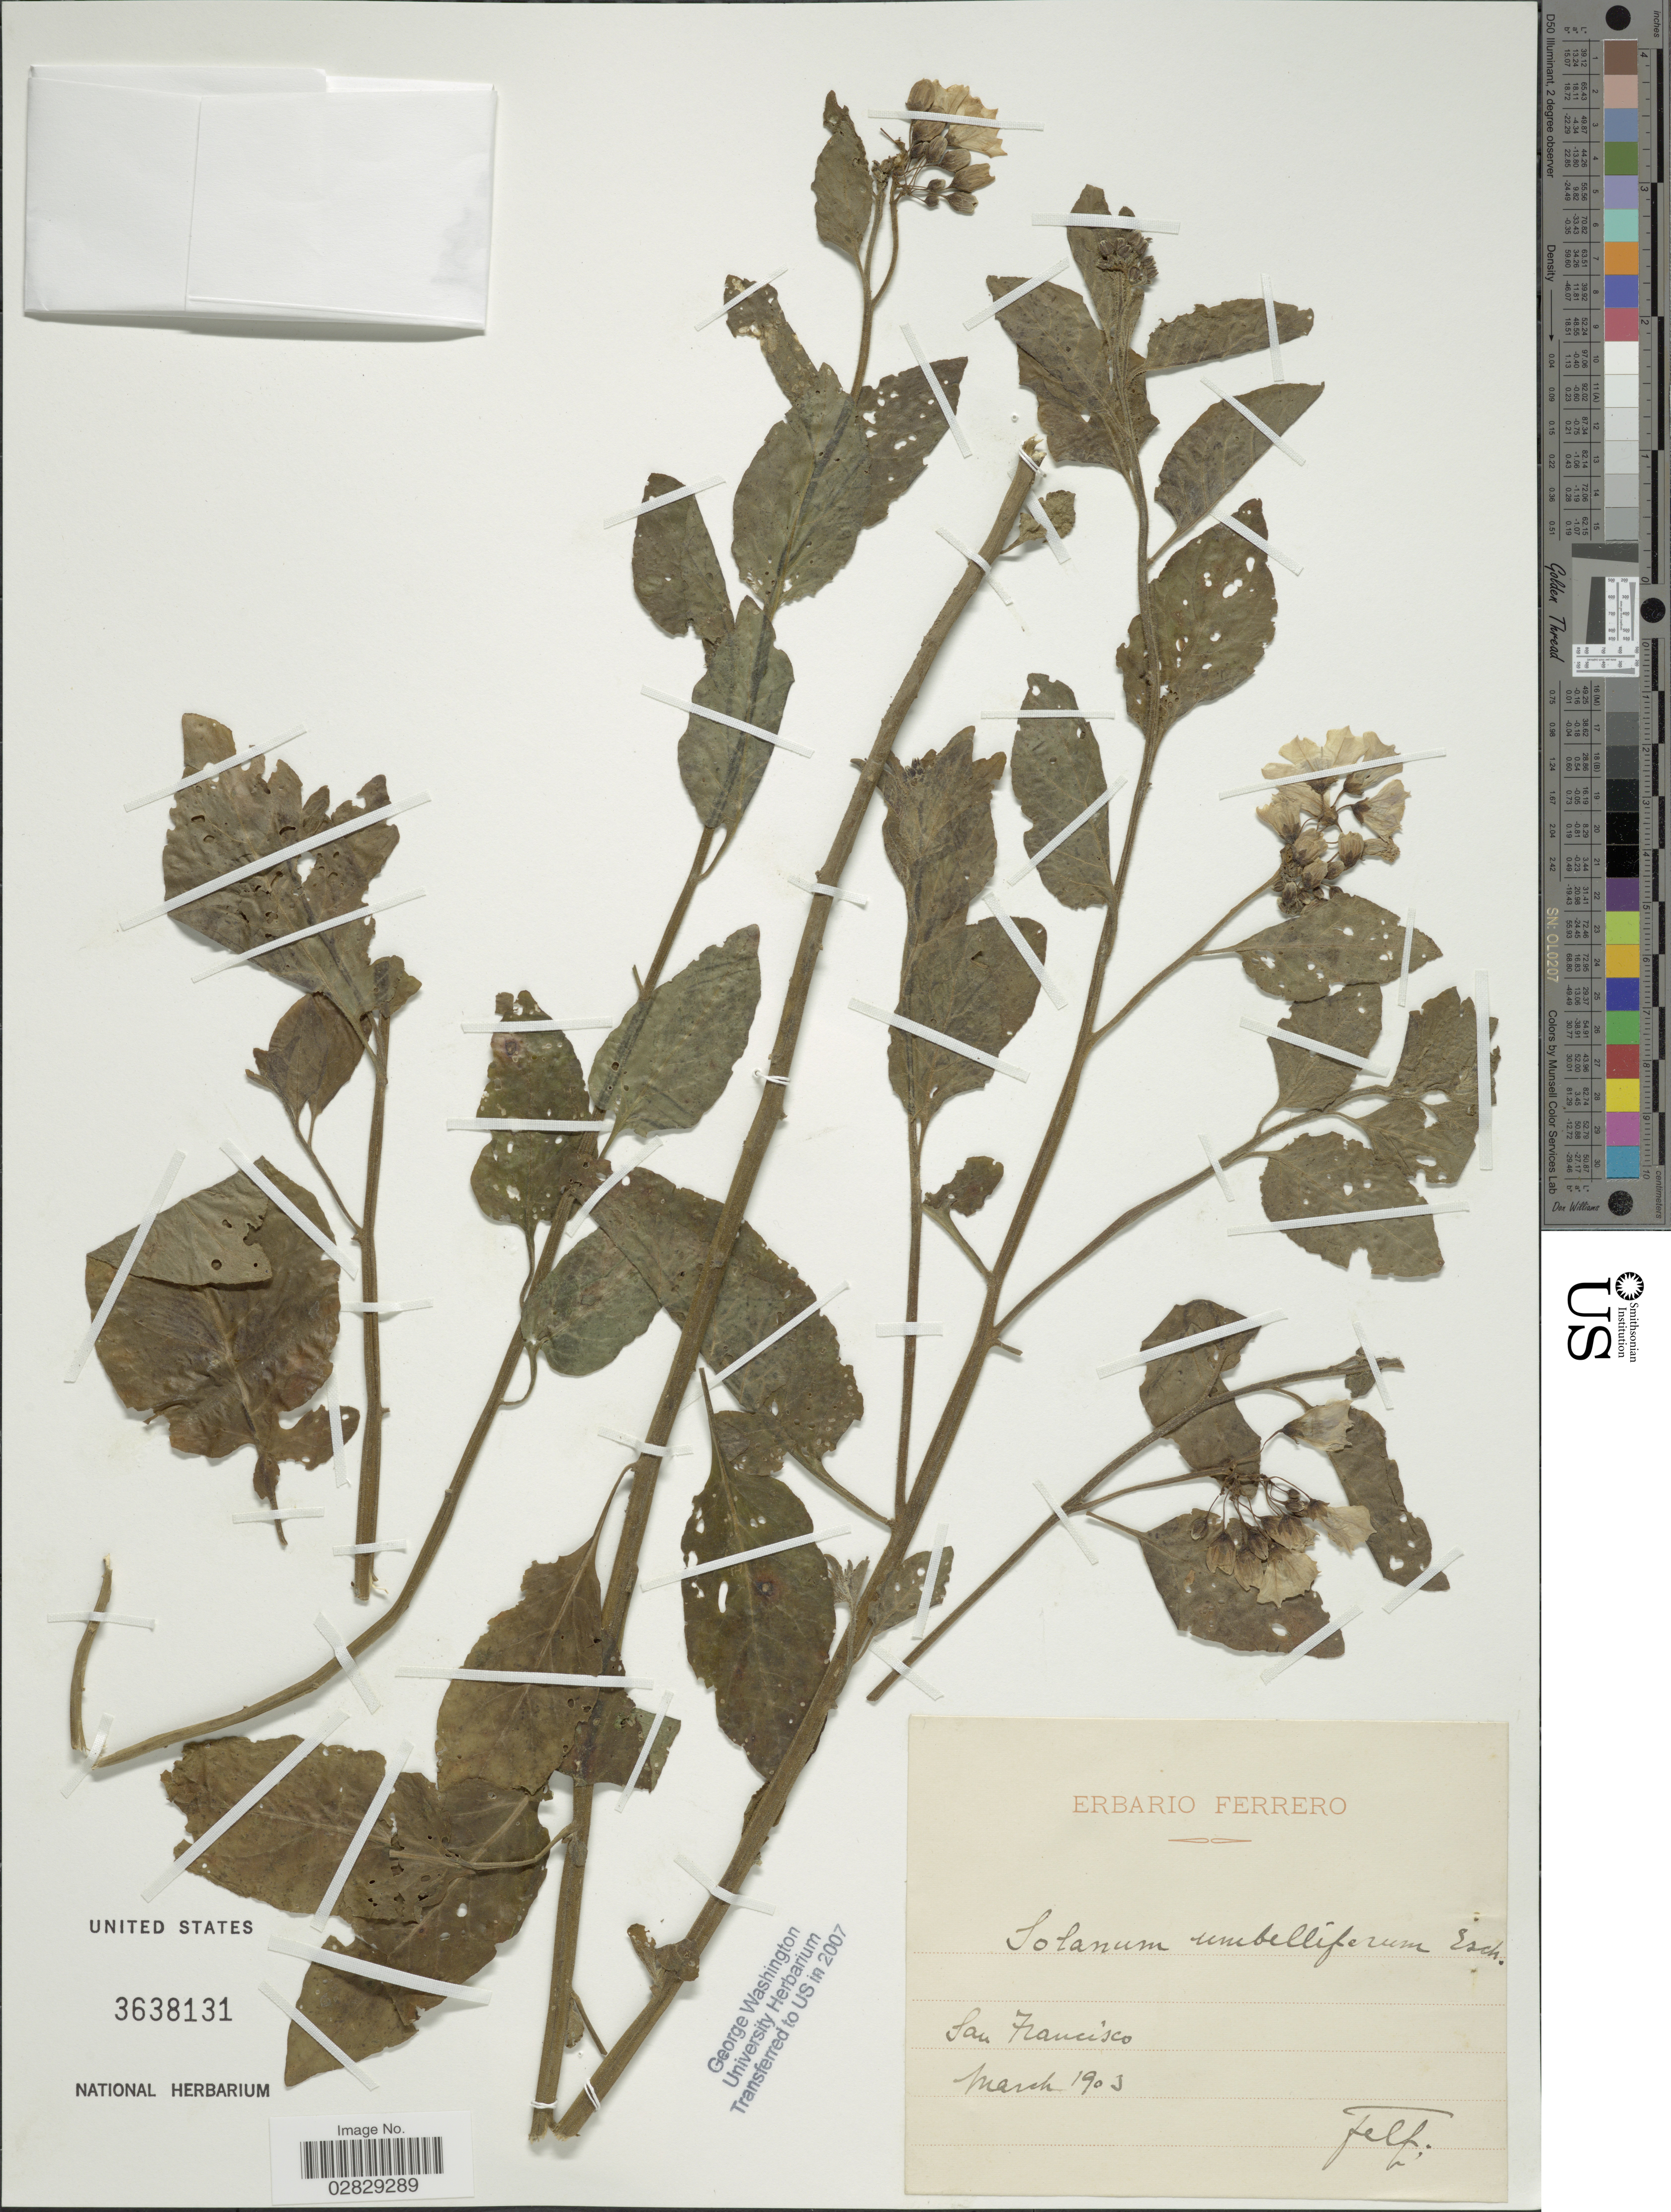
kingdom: Plantae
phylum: Tracheophyta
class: Magnoliopsida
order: Solanales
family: Solanaceae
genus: Solanum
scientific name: Solanum umbelliferum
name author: Eschsch.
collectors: F. Ferrero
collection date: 1903-03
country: United States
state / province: California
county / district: San Francisco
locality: San Francisco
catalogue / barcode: US 3638131